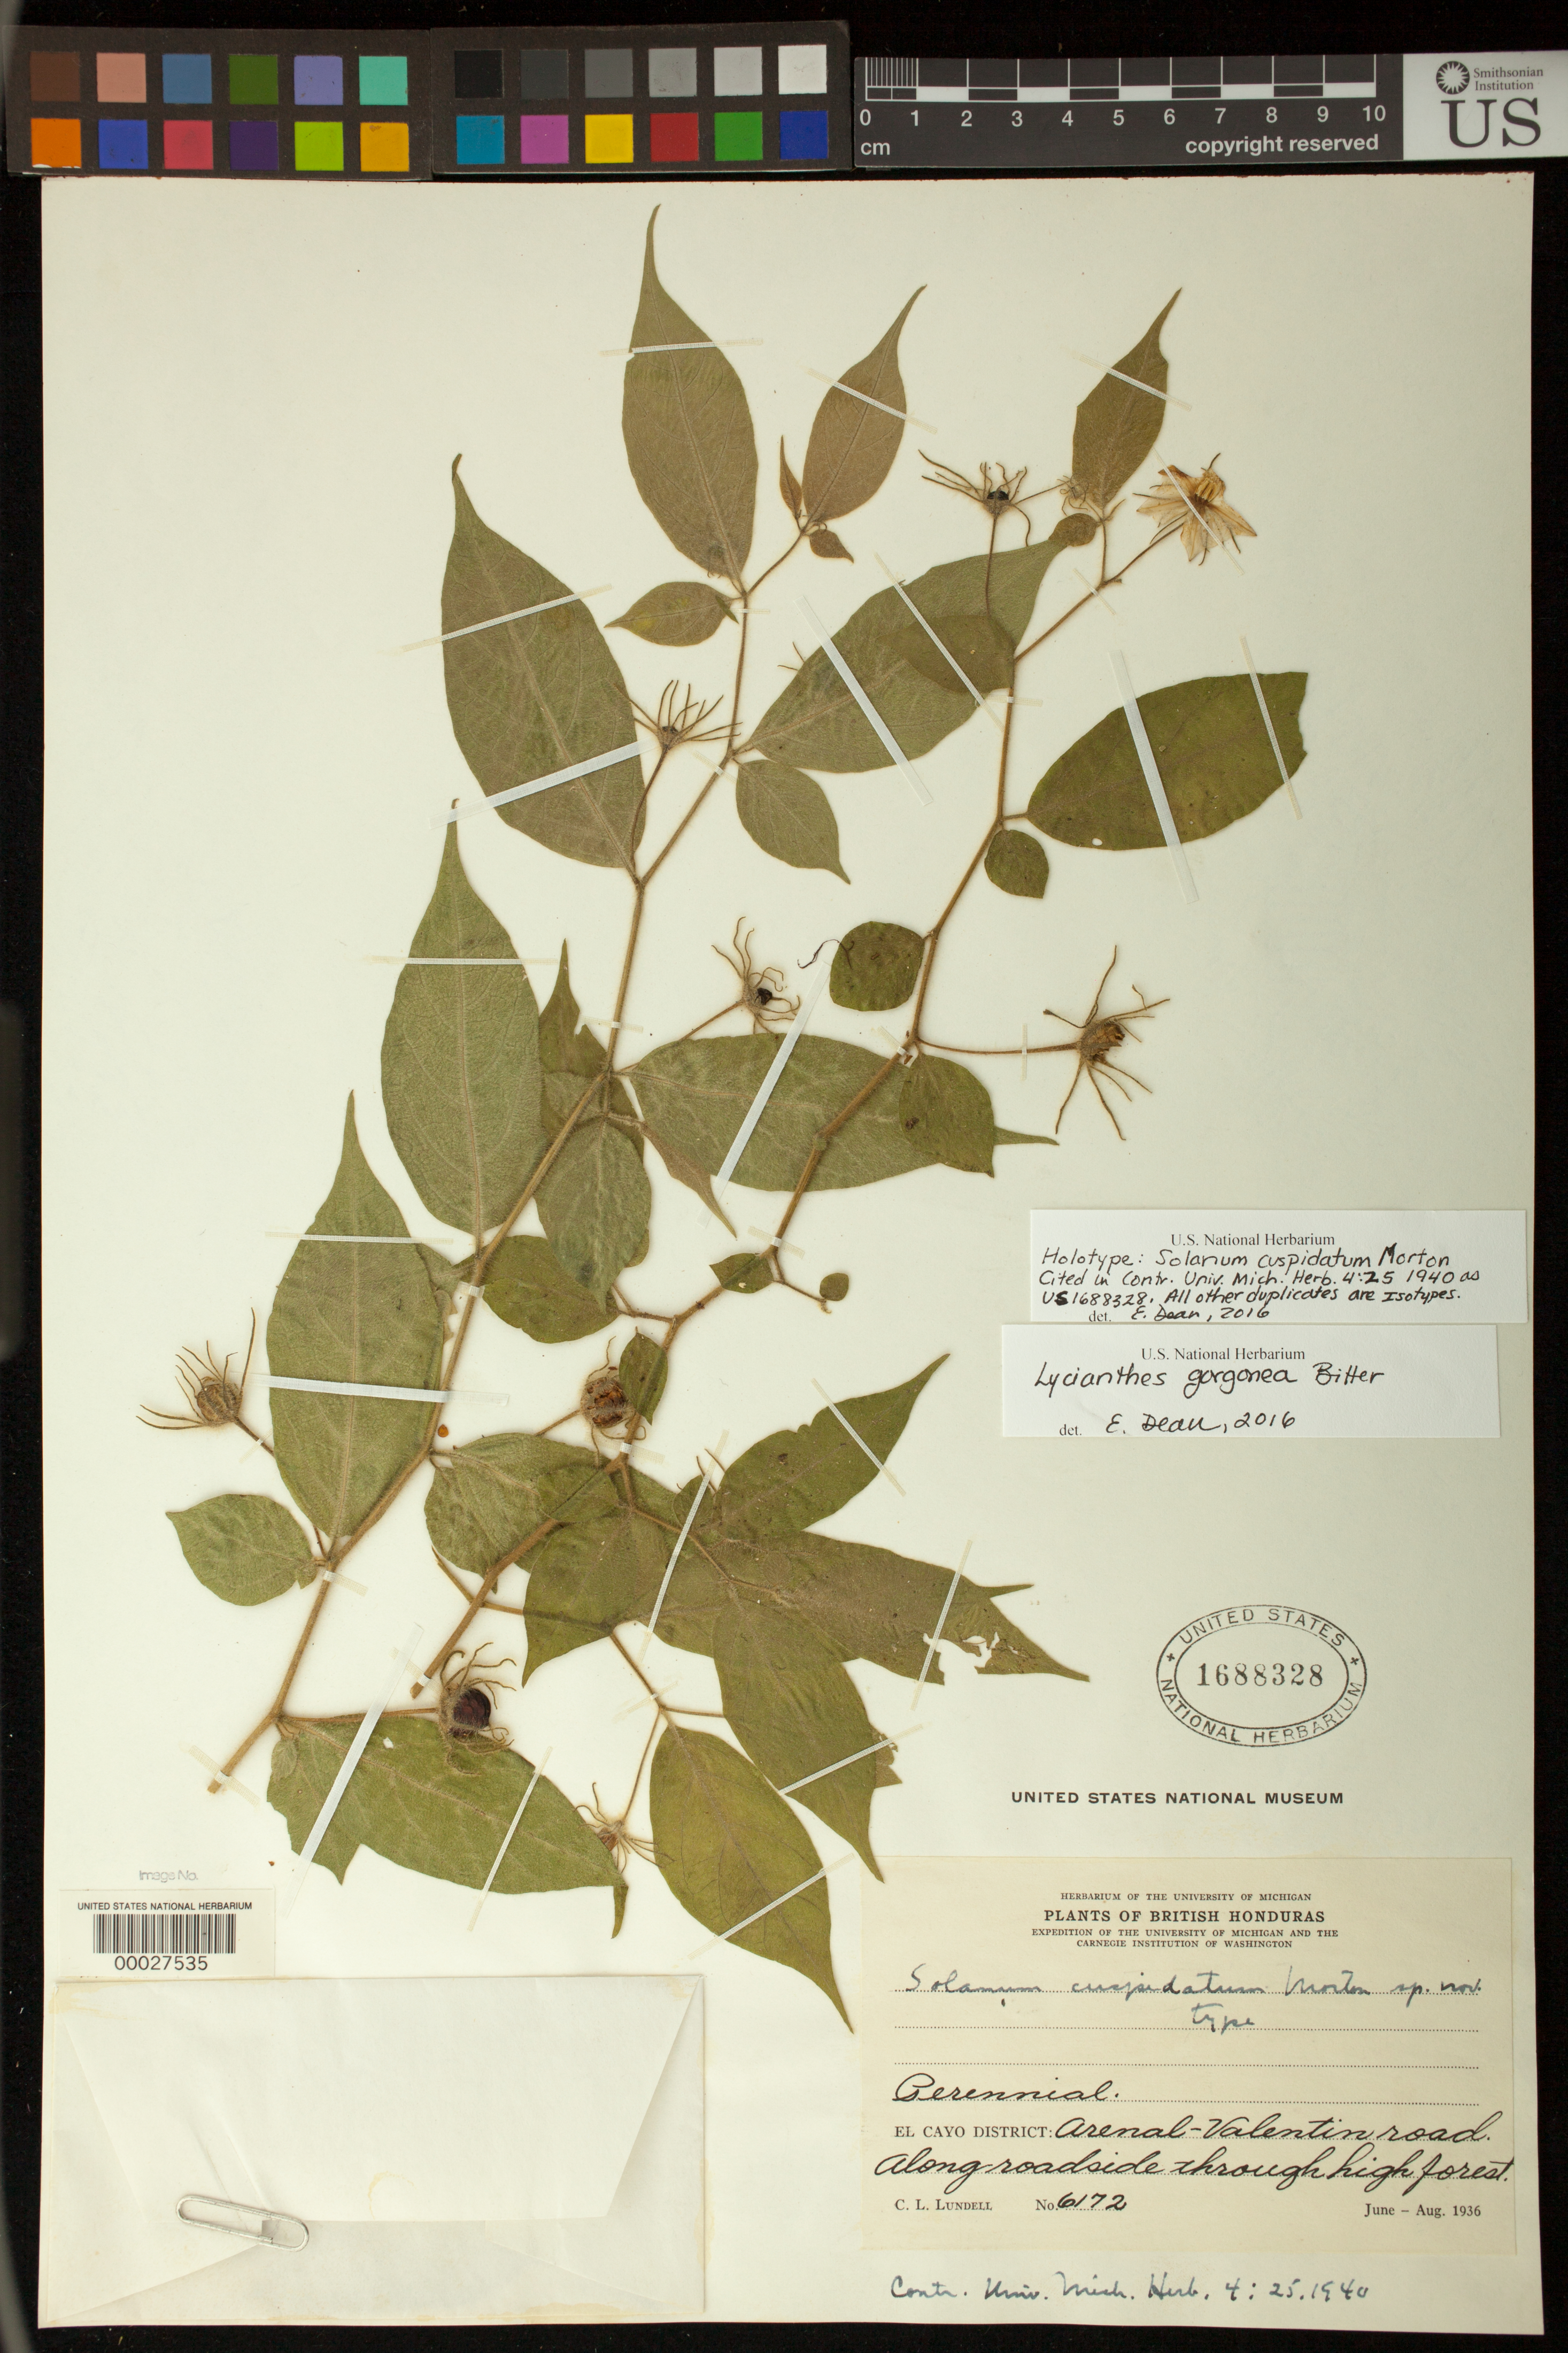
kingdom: Plantae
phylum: Tracheophyta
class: Magnoliopsida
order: Solanales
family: Solanaceae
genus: Solanum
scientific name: Solanum cuspidatum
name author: C.V. Morton in Lundell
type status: Holotype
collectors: C. L. Lundell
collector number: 6172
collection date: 1936-06/1936-08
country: Belize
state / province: Cayo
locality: British Honduras, El Cayo District, Arenal - Valentin road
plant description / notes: Protologue cites collection date as June 20-21, 1936 (June-Aug. 1936 on specimen label).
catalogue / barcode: US 1688328